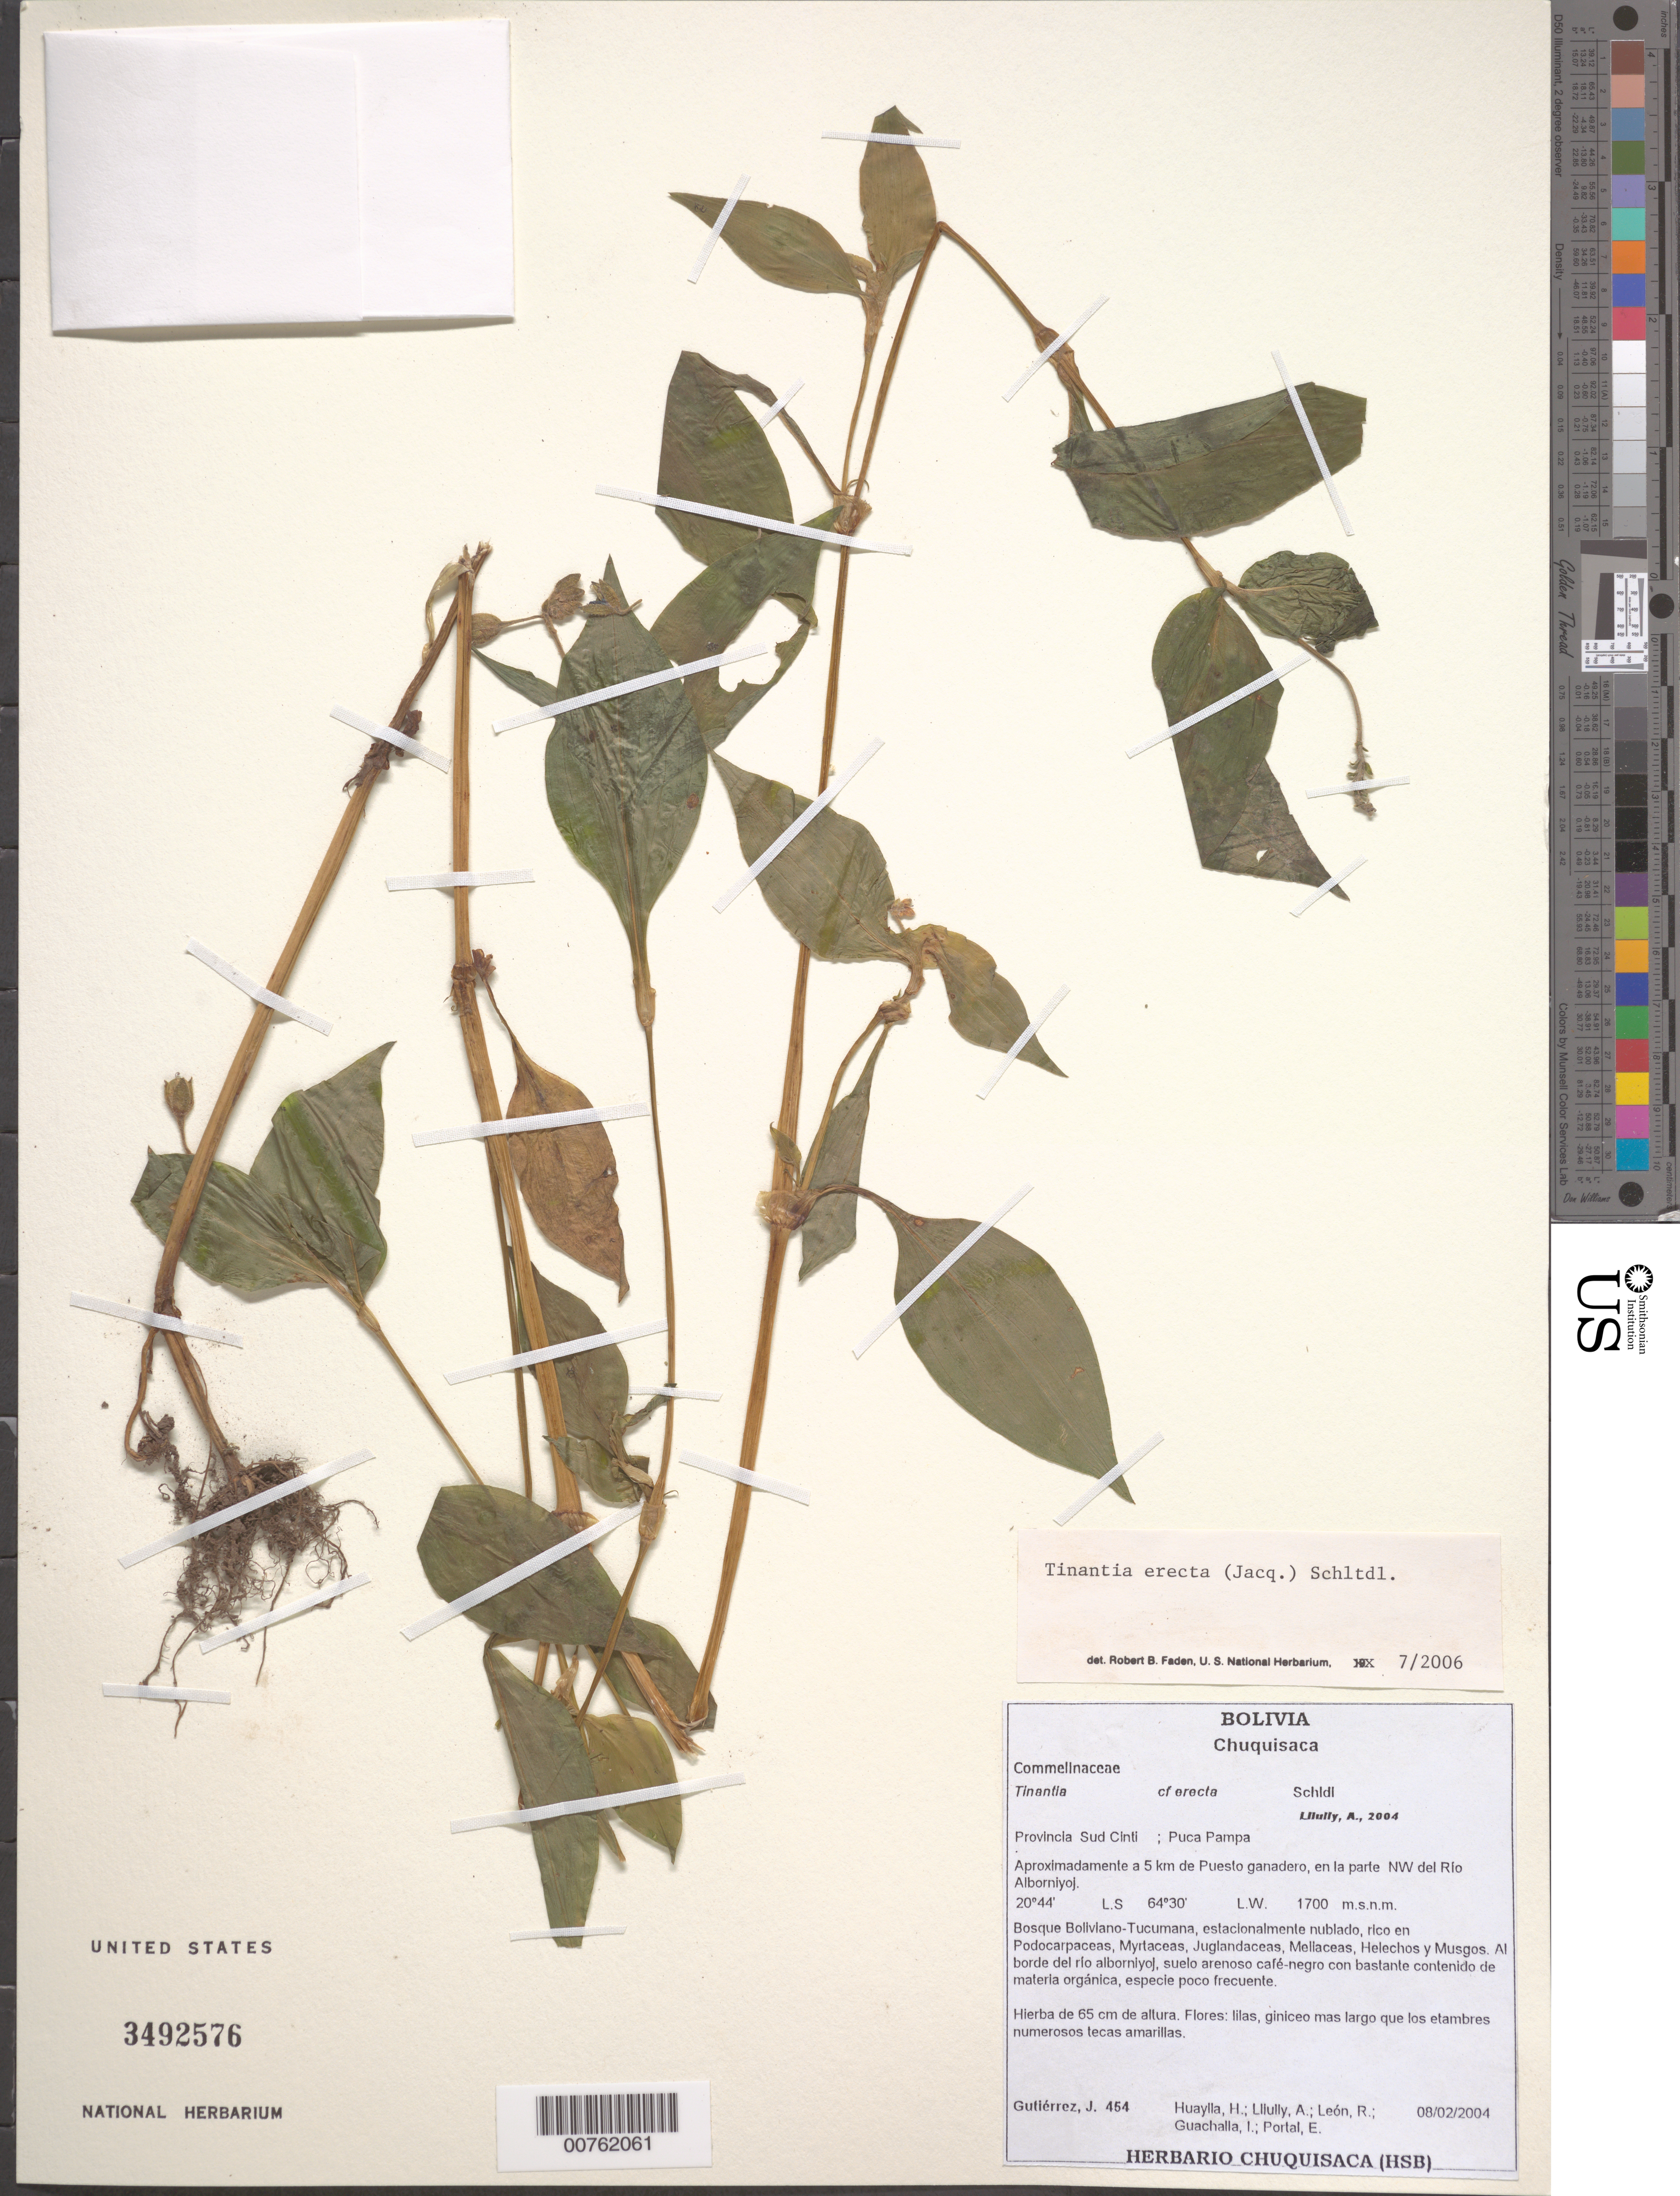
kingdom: Plantae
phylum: Tracheophyta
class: Liliopsida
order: Commelinales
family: Commelinaceae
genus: Tinantia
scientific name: Tinantia erecta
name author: (Jacq.) Fenzl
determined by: Faden, Robert B., (US), Smithsonian Institution - National Museum of Natural History (UNITED STATES)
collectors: J. Gutierrez et al.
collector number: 454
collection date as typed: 08 Feb 2004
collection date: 2004-02-08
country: Bolivia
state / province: Chuquisaca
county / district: Sud Cinti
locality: Puca Pampa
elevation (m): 1700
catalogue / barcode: US 3492576